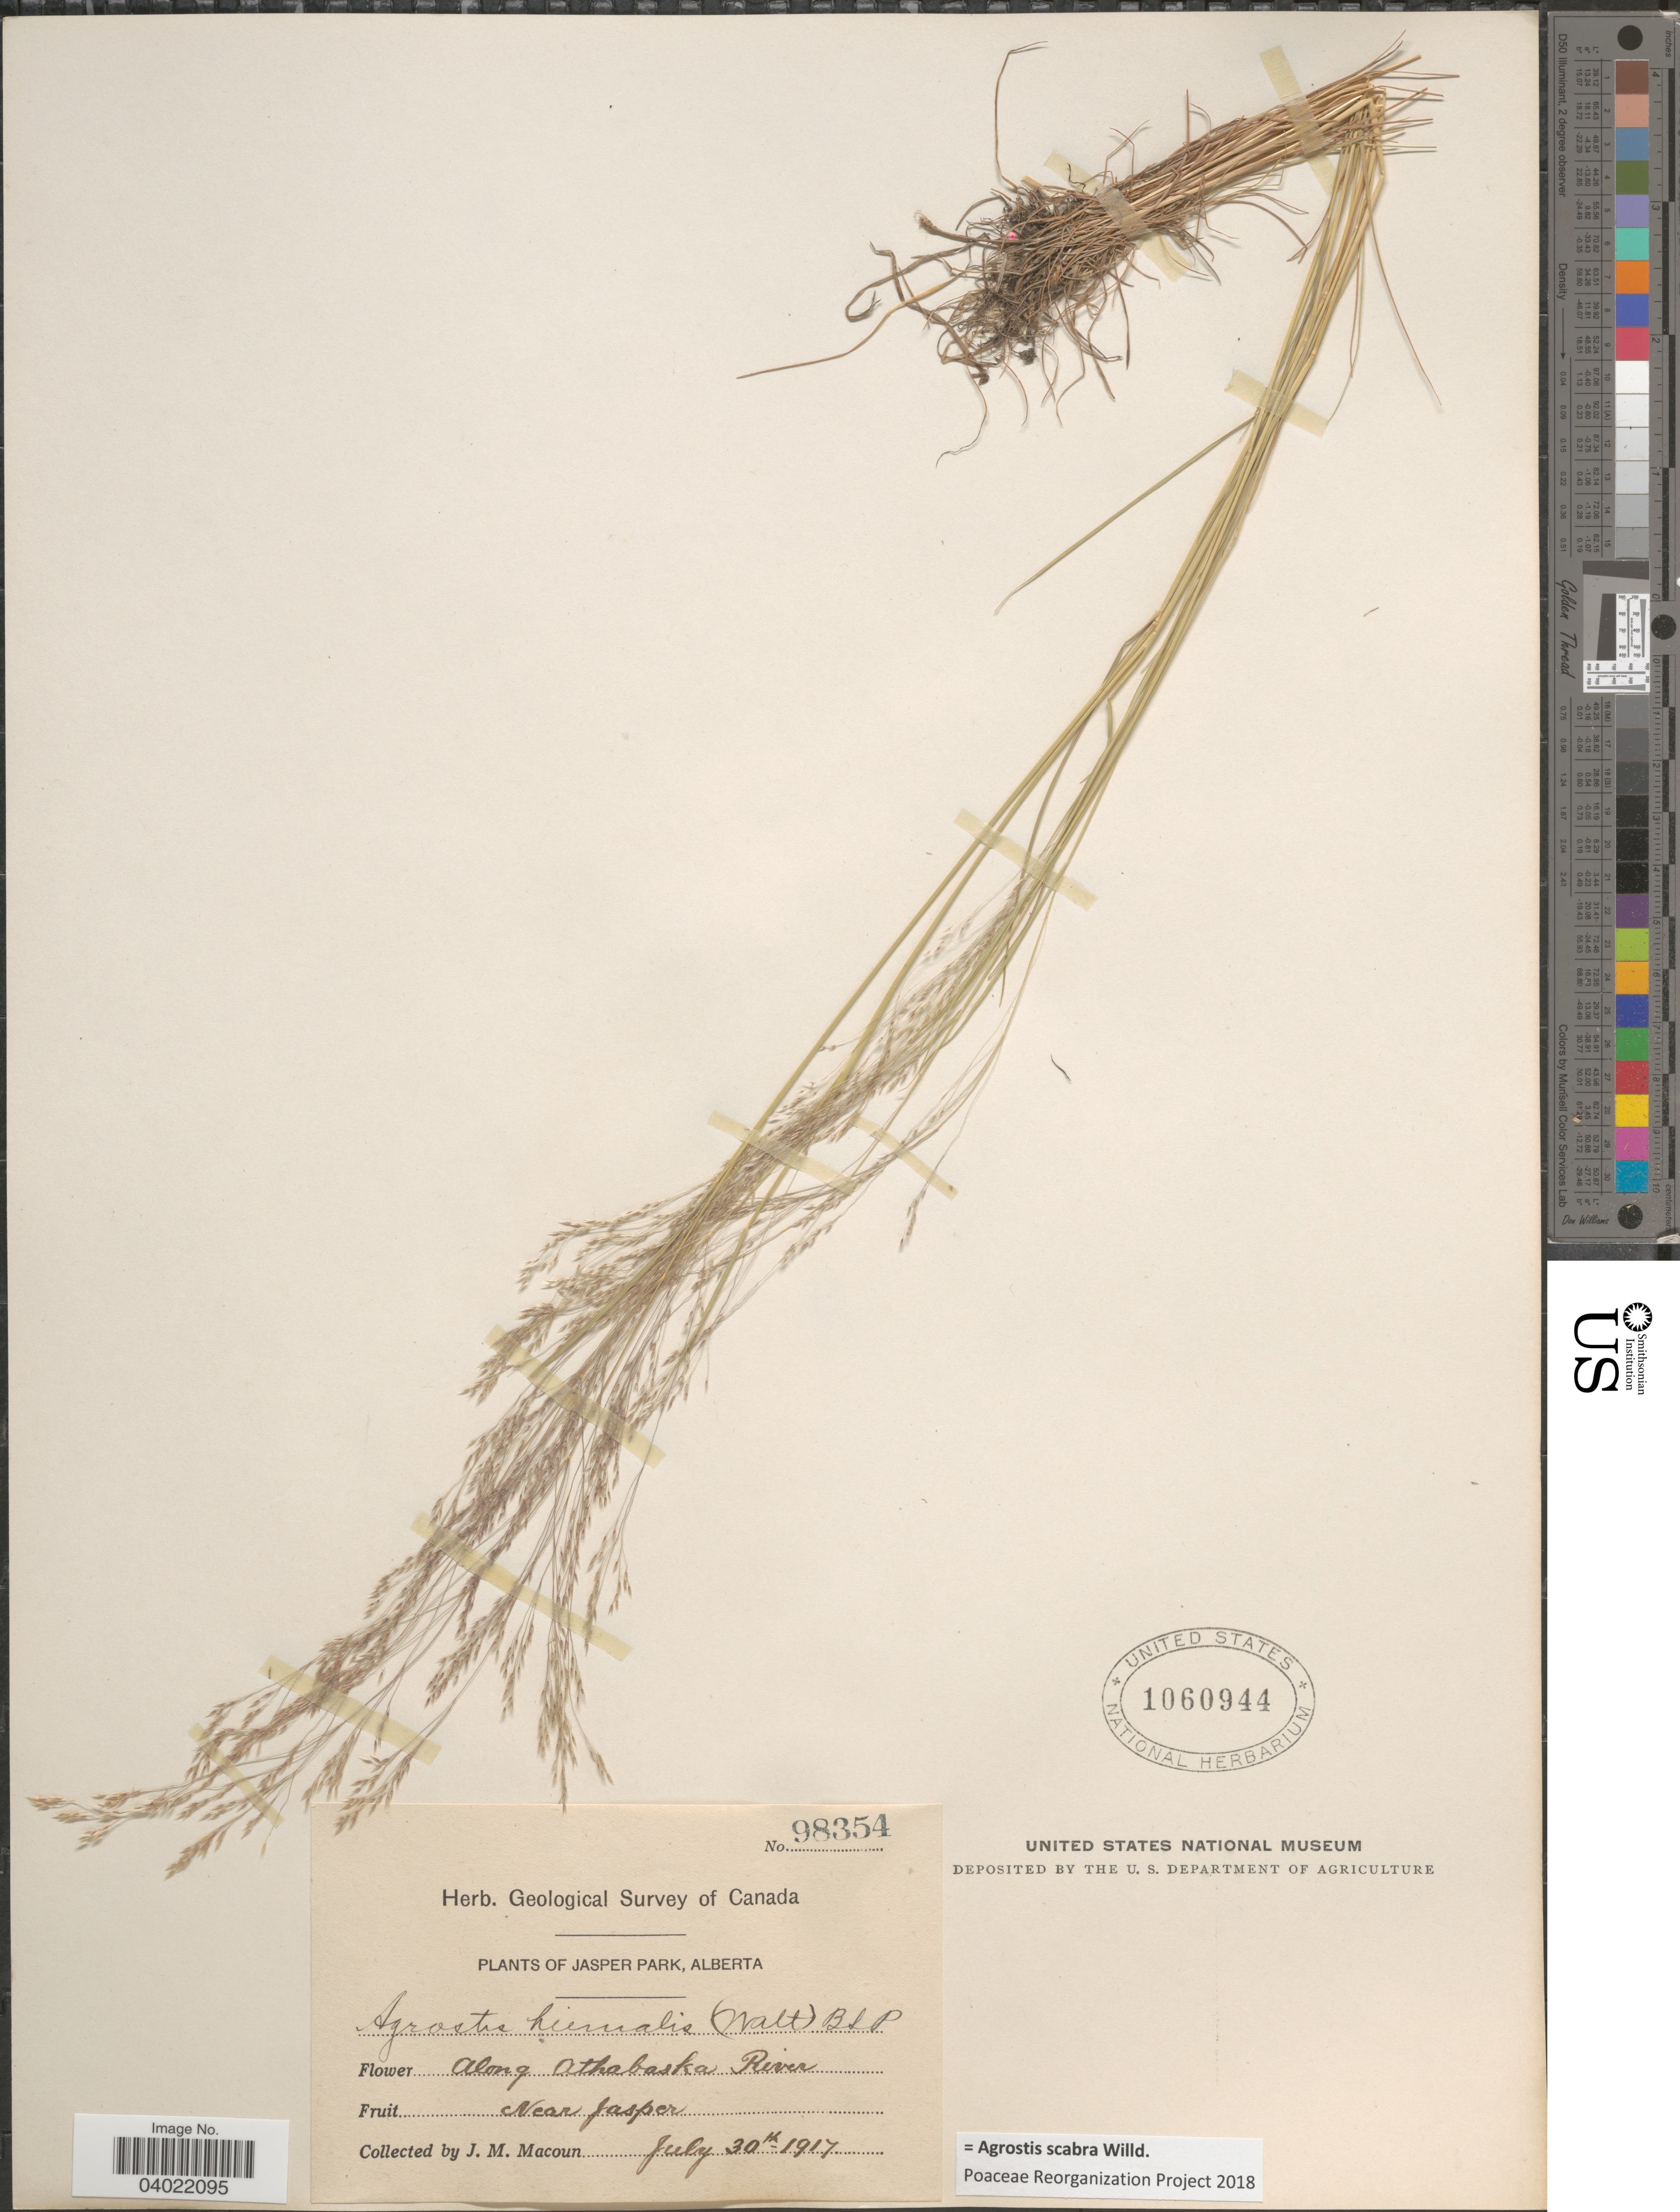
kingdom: Plantae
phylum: Tracheophyta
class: Liliopsida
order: Poales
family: Poaceae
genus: Agrostis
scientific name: Agrostis scabra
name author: Willd.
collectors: J. M. Macoun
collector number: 98354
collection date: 1917-07-30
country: Canada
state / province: Alberta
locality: Jasper Park. Along Athabaska River. Near Jasper.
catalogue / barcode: US 1060944